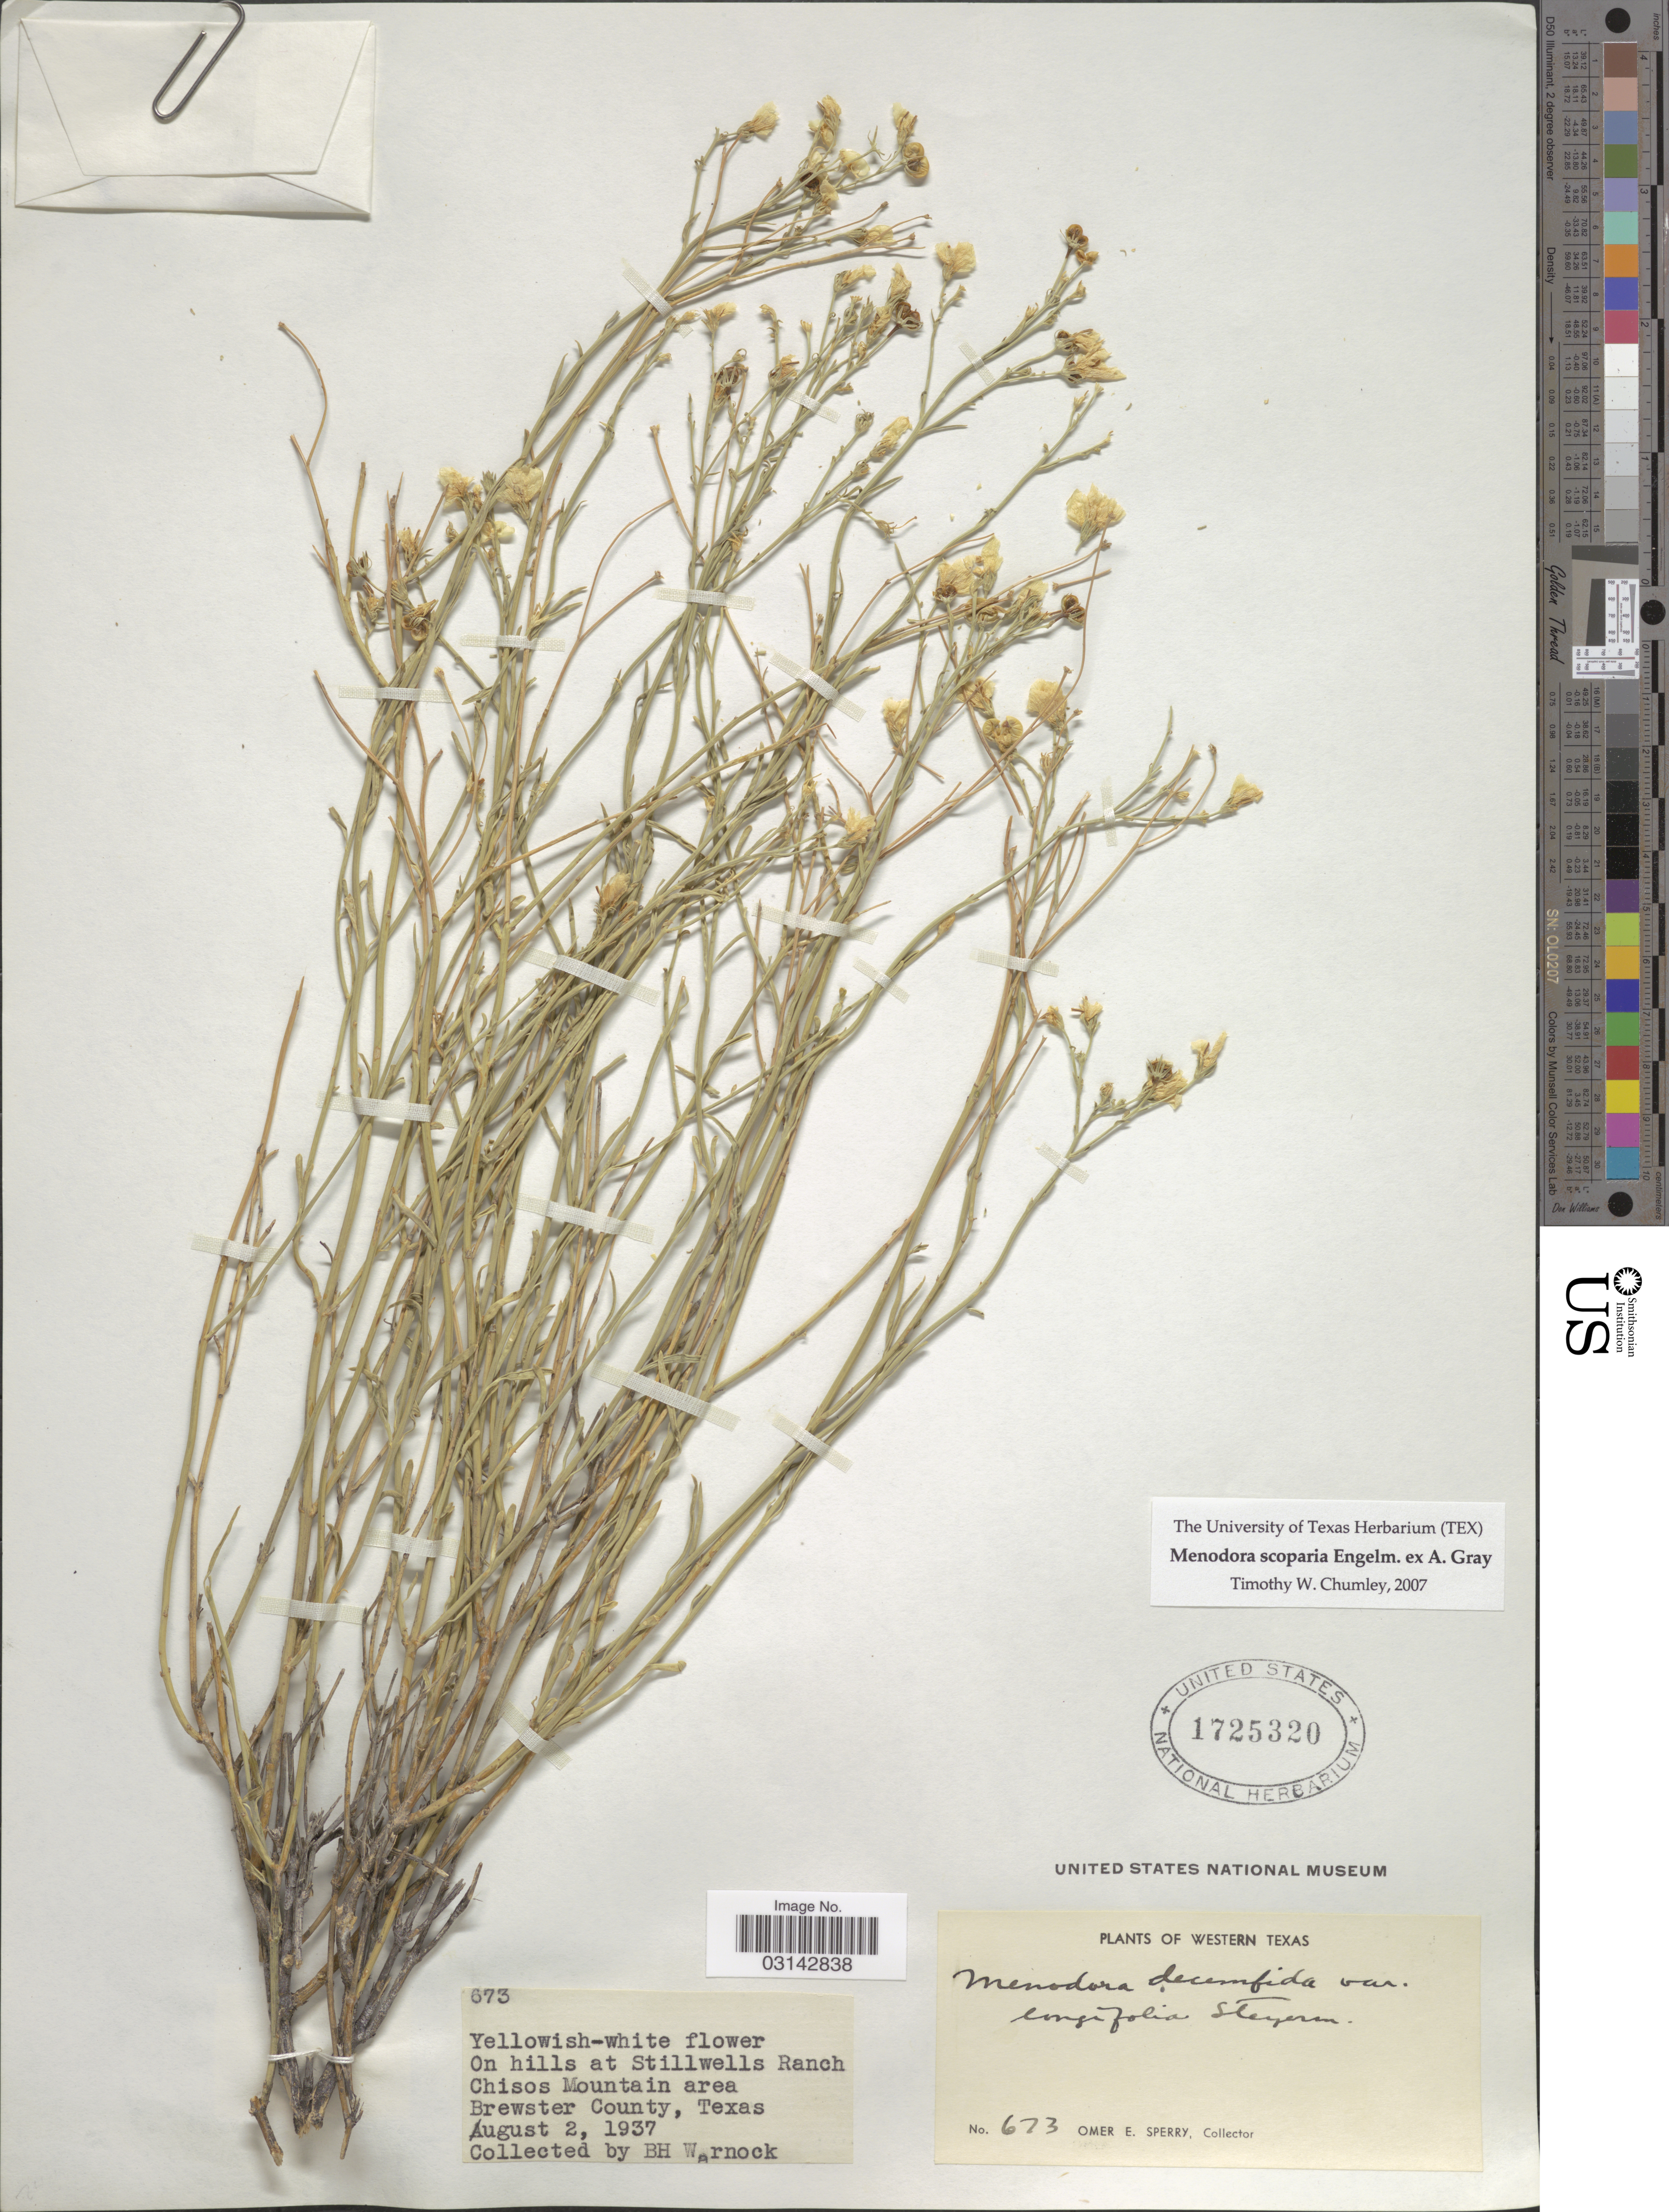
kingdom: Plantae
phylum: Tracheophyta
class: Magnoliopsida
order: Lamiales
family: Oleaceae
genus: Menodora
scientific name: Menodora scoparia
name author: Engelm. ex A. Gray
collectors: O. E. Sperry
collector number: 673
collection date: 1937-08-02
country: United States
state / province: Texas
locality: Western Texas. On hills at Stillwells Ranch Chisos Mountain area, Brewster County.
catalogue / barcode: US 1725320